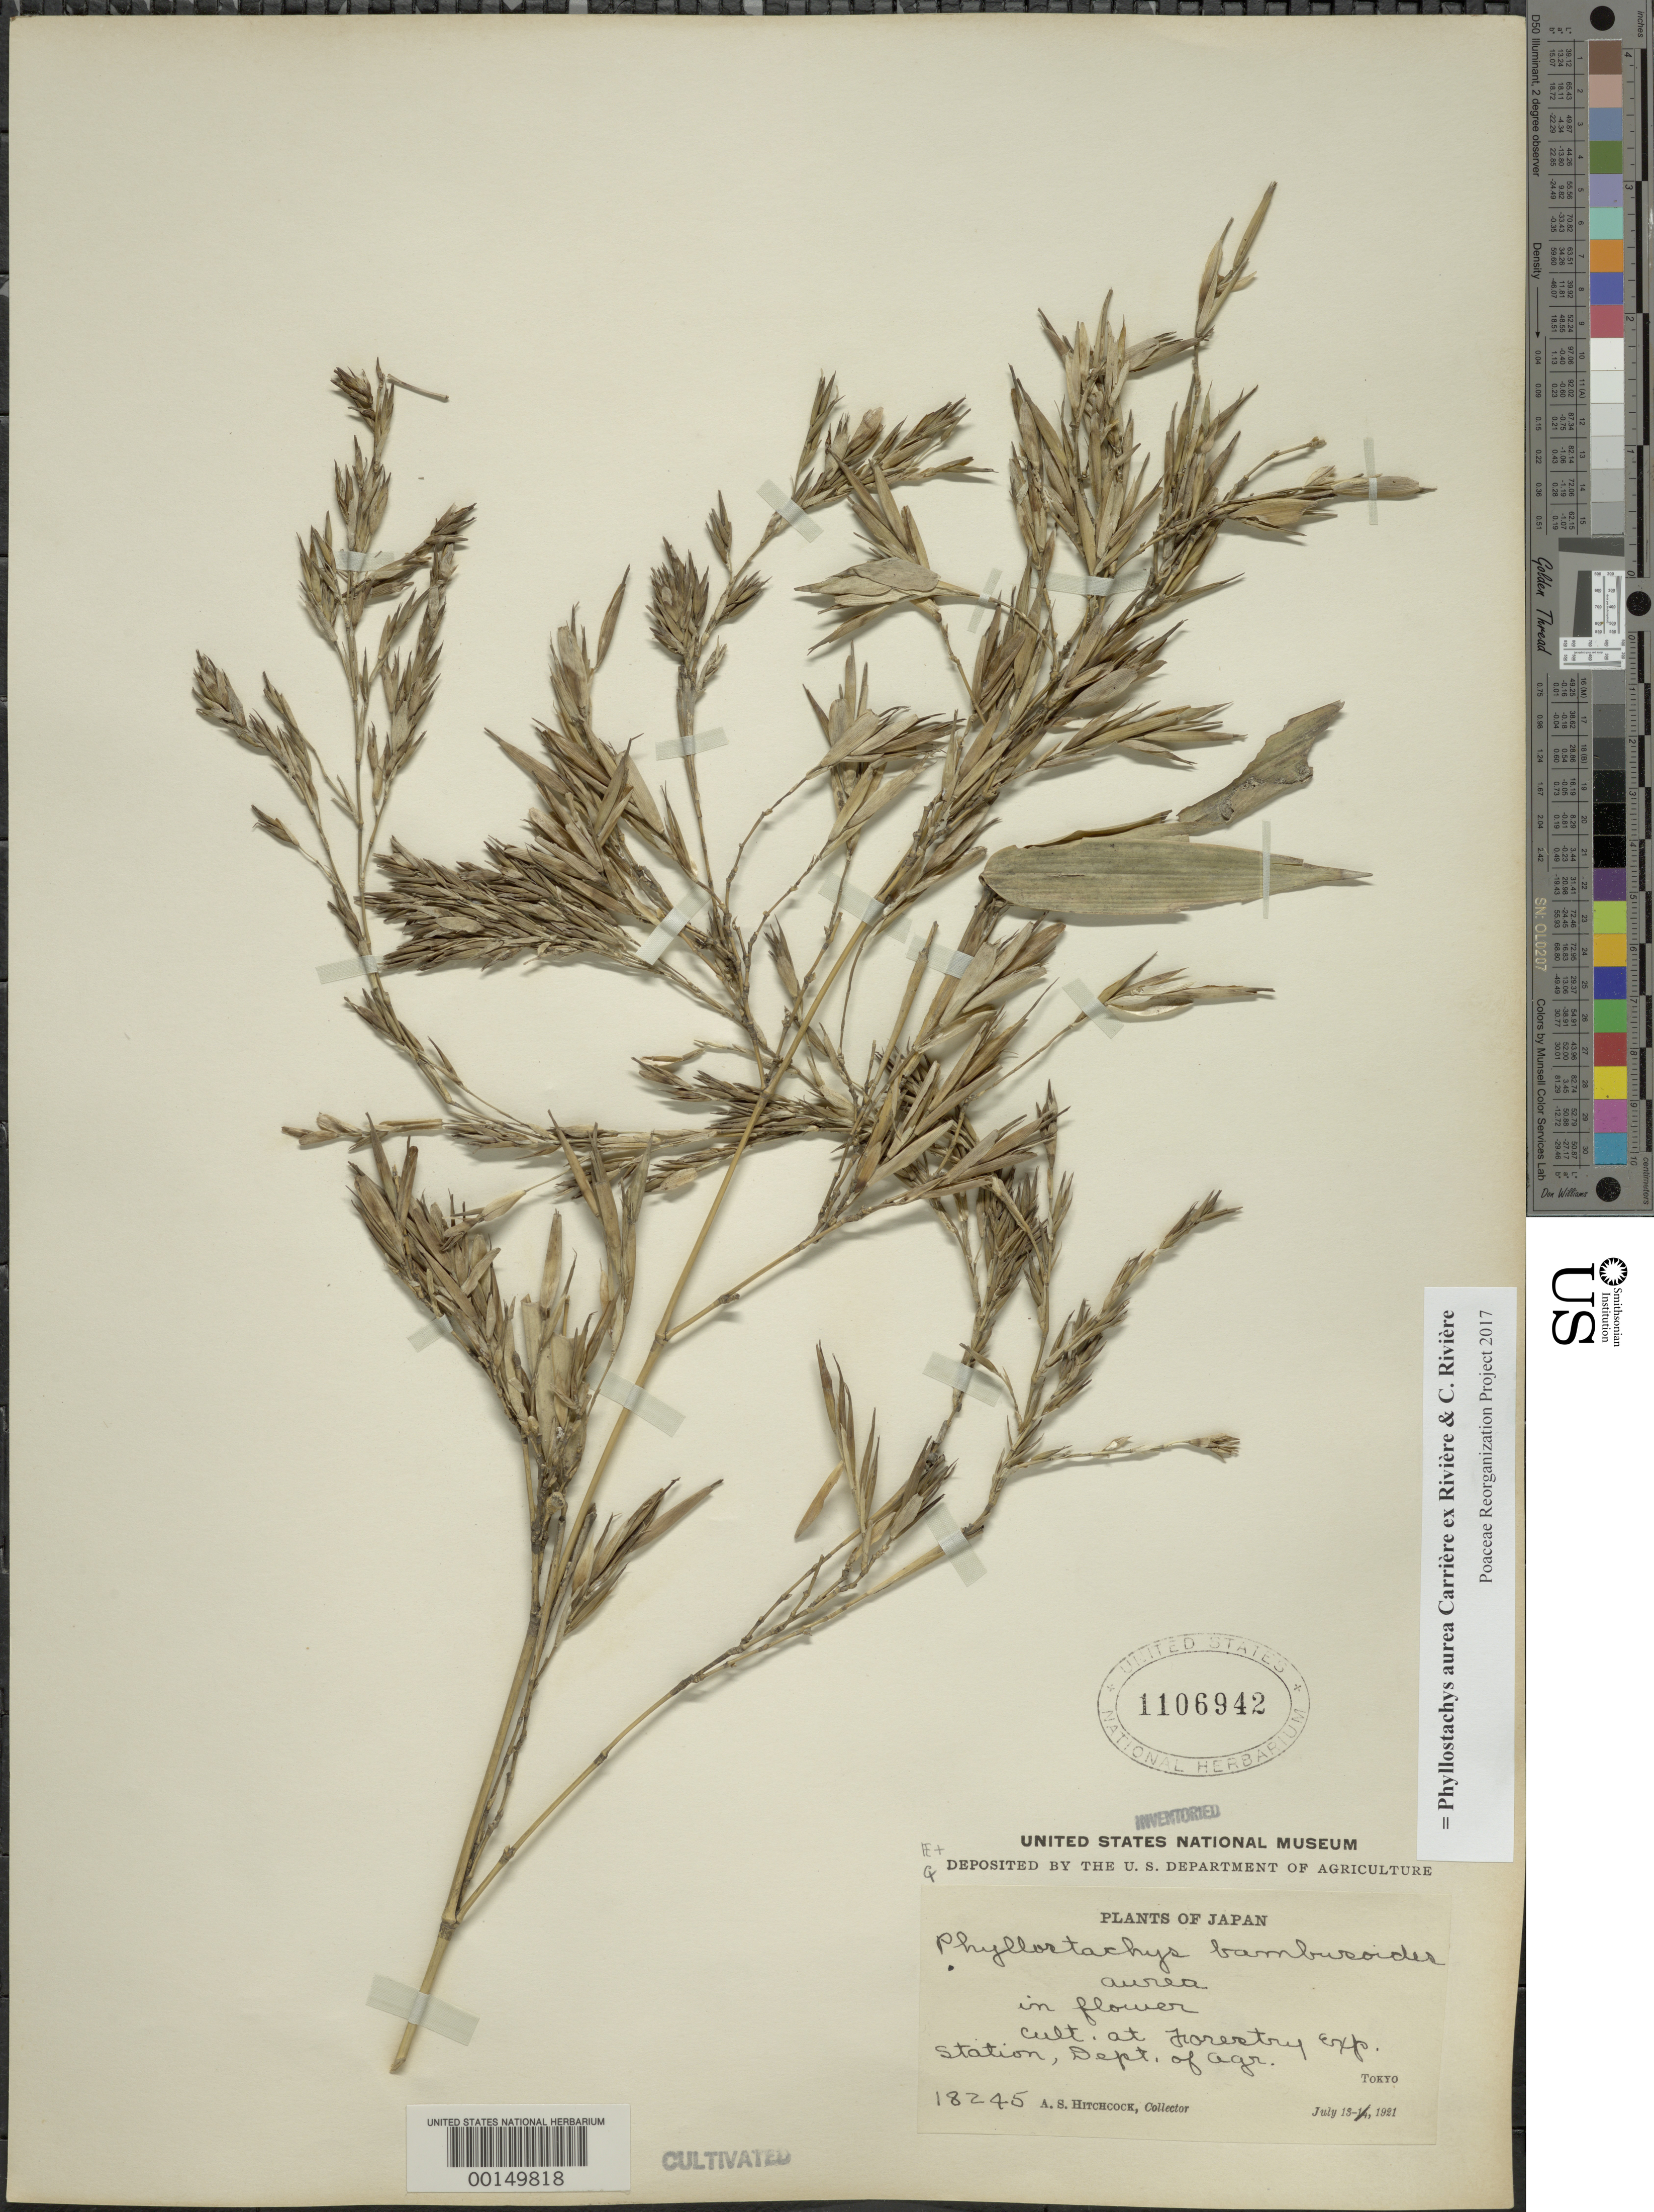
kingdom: Plantae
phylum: Tracheophyta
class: Liliopsida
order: Poales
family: Poaceae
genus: Phyllostachys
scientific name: Phyllostachys aurea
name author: Rivière & C. Rivière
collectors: A. S. Hitchcock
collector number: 18245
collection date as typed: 13 Jul 1921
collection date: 1921-07-13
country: Japan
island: Honshu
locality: Tokyo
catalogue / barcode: US 1106942